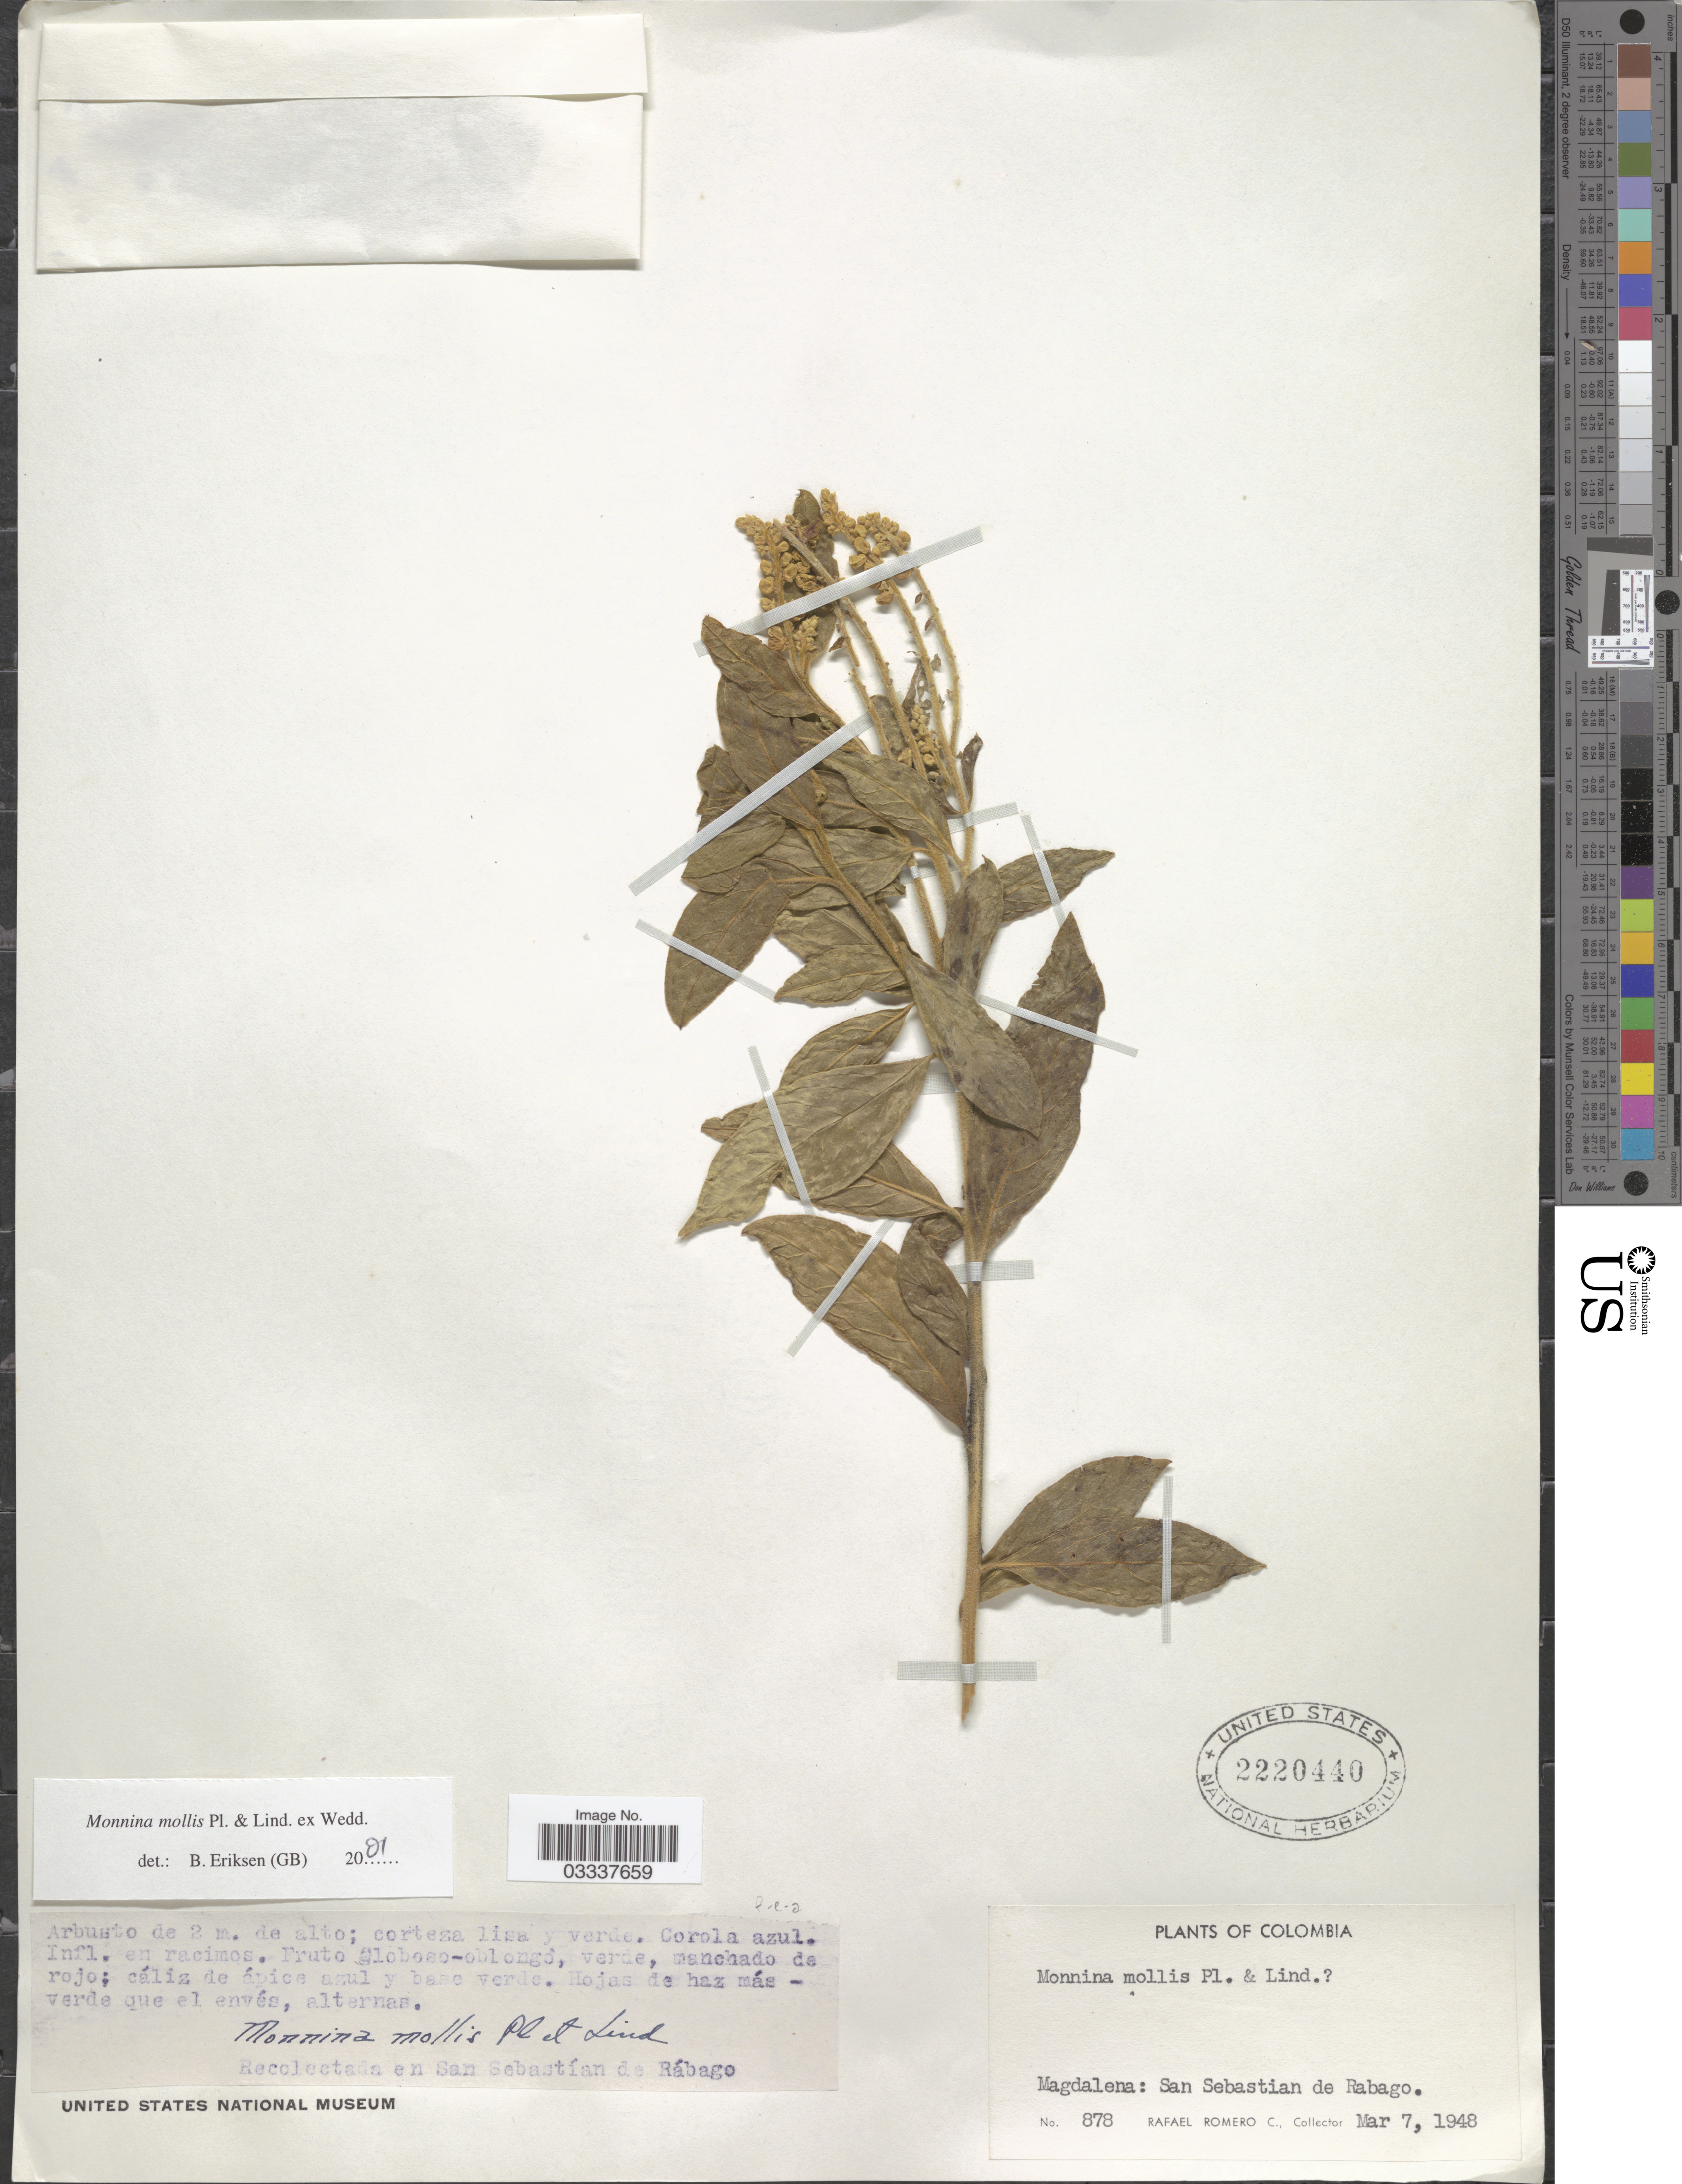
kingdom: Plantae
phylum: Tracheophyta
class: Magnoliopsida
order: Fabales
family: Polygalaceae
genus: Monnina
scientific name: Monnina mollis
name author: Planch. & Linden in Triana & Planch.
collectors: R. Romero Castañeda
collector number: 878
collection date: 1948-03-07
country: Colombia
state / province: Magdalena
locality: San Sebastián de Rábago.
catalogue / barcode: US 2220440